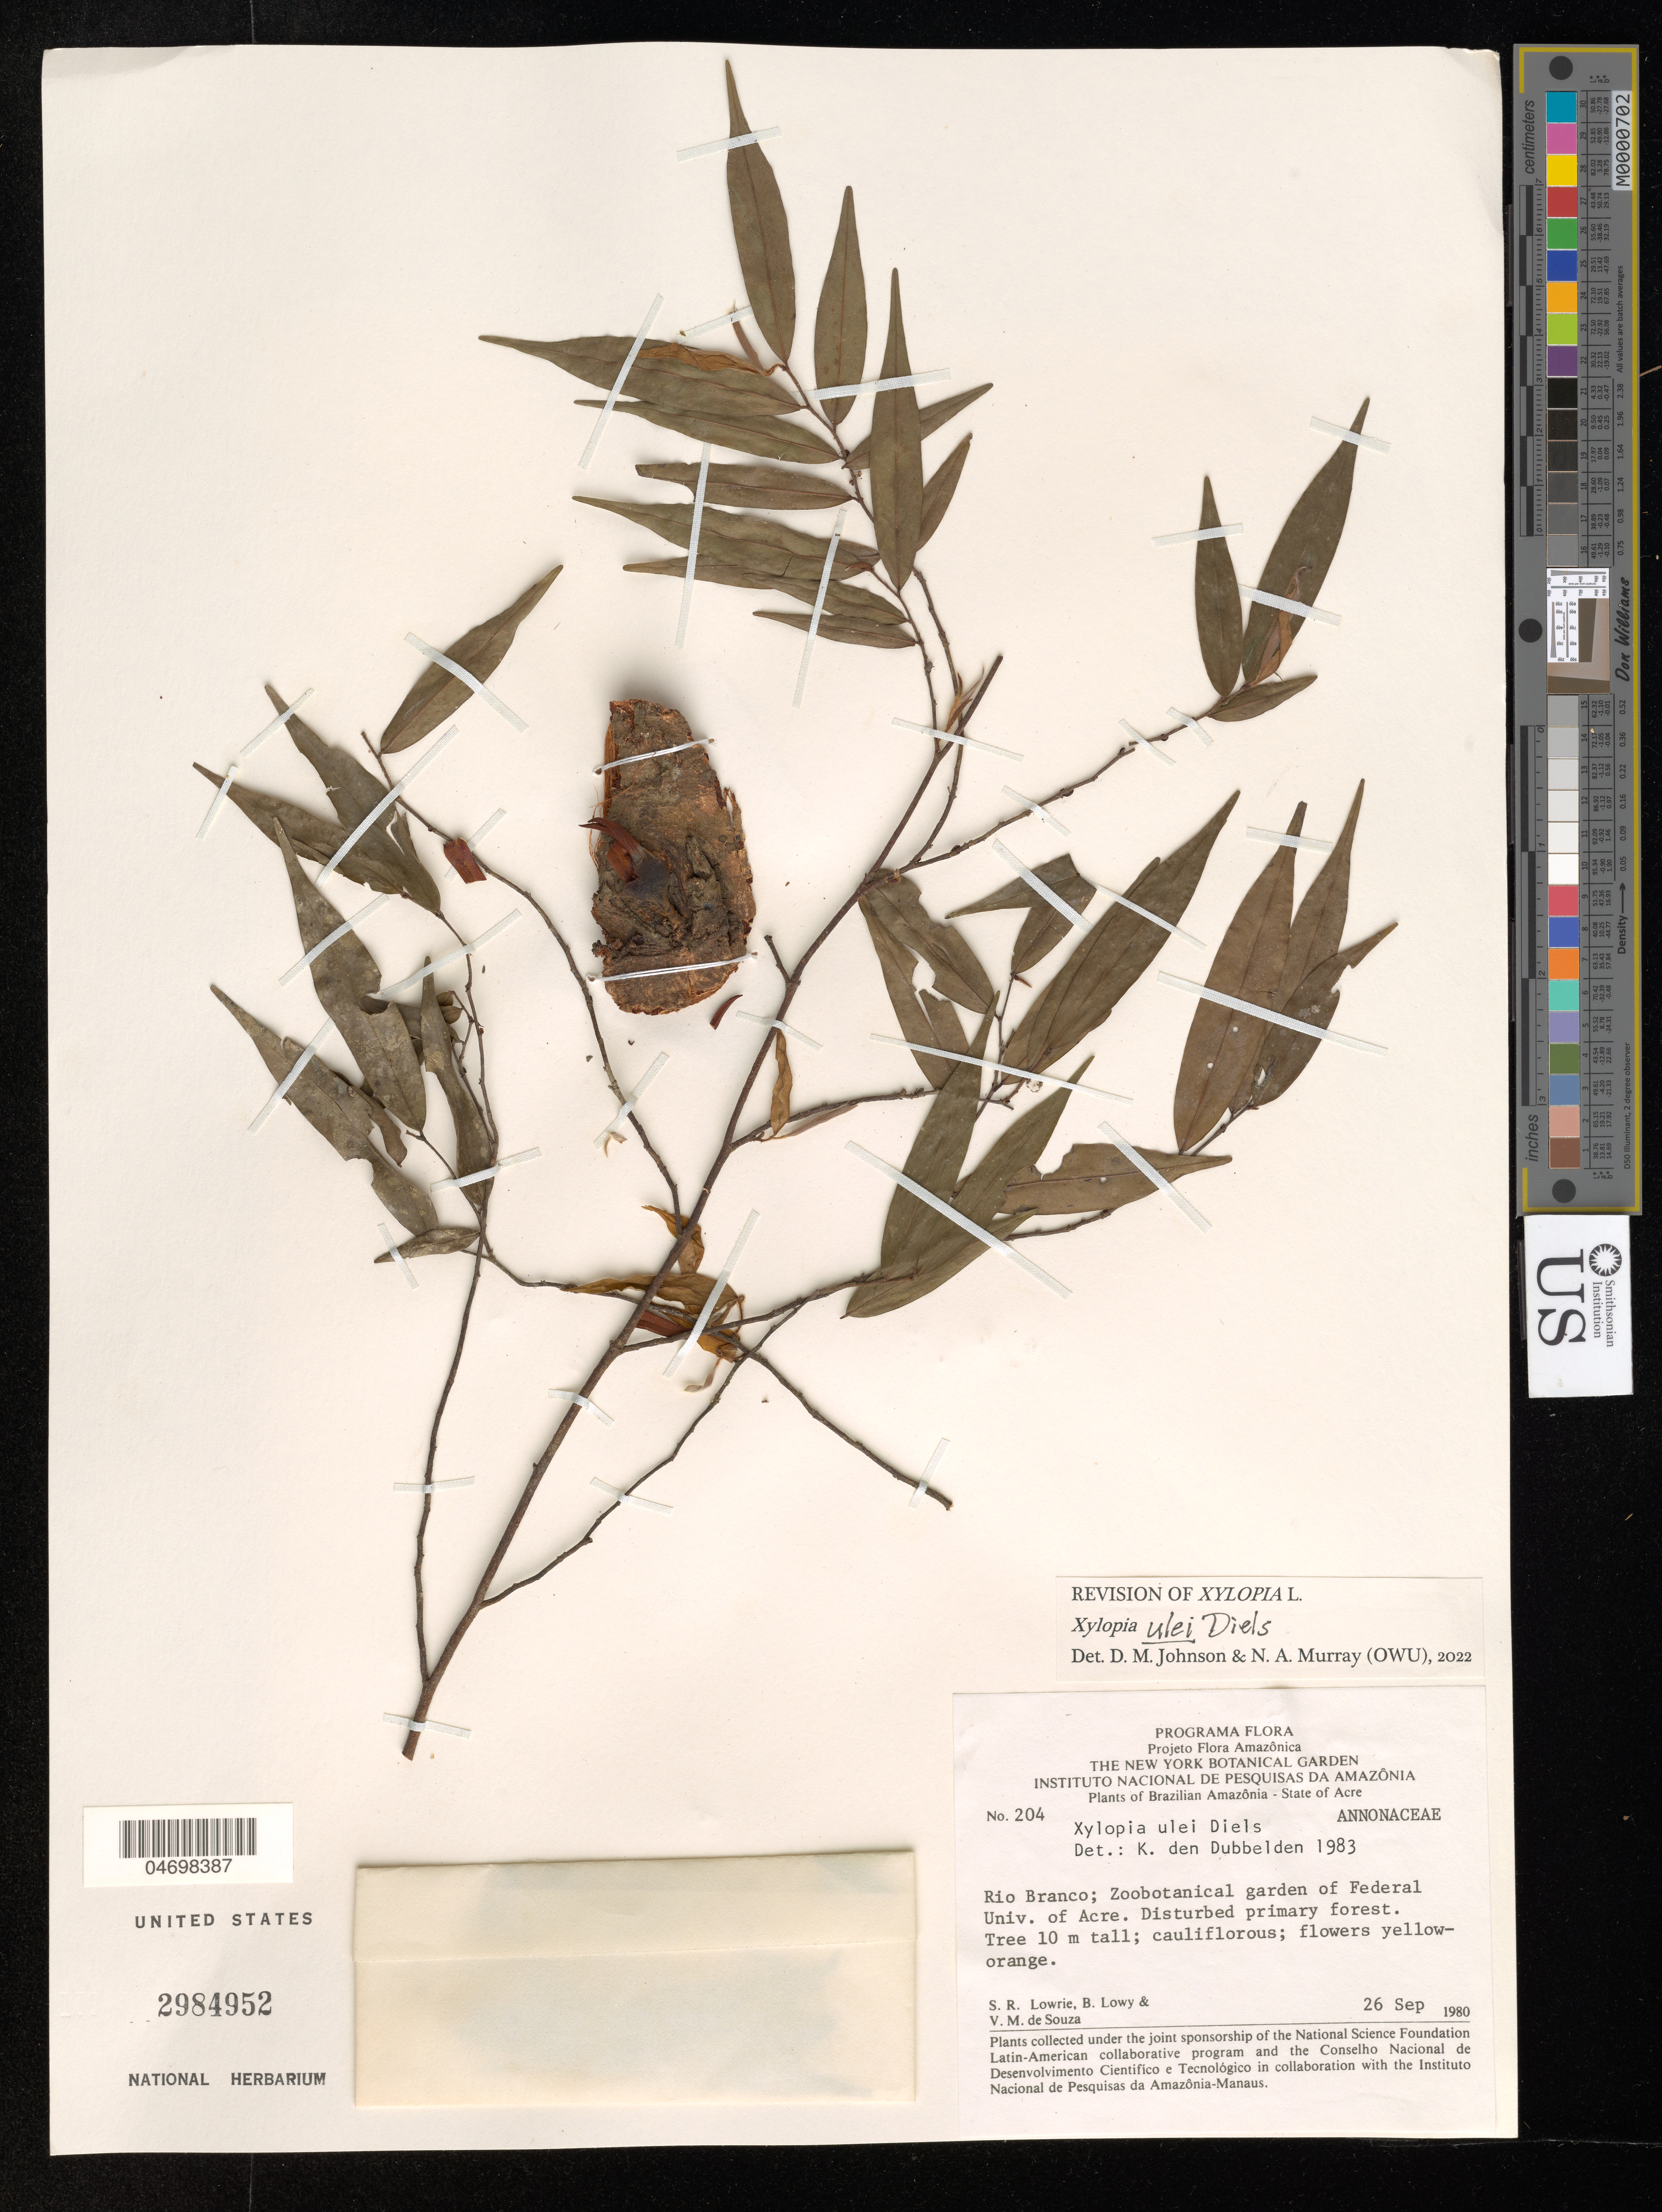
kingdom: Plantae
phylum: Tracheophyta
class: Magnoliopsida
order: Magnoliales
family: Annonaceae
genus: Xylopia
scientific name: Xylopia ulei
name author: Diels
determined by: Johnson, D. M.; Murray, N. A.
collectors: S. Lowrie, B. Lowy & V. M. Souza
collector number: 204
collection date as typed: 26 Sep 1980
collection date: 1980-09-26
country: Brazil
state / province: Acre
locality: Rio branco, Zoobotanical garden of Federal Univ. of Acre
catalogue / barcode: US 2984952